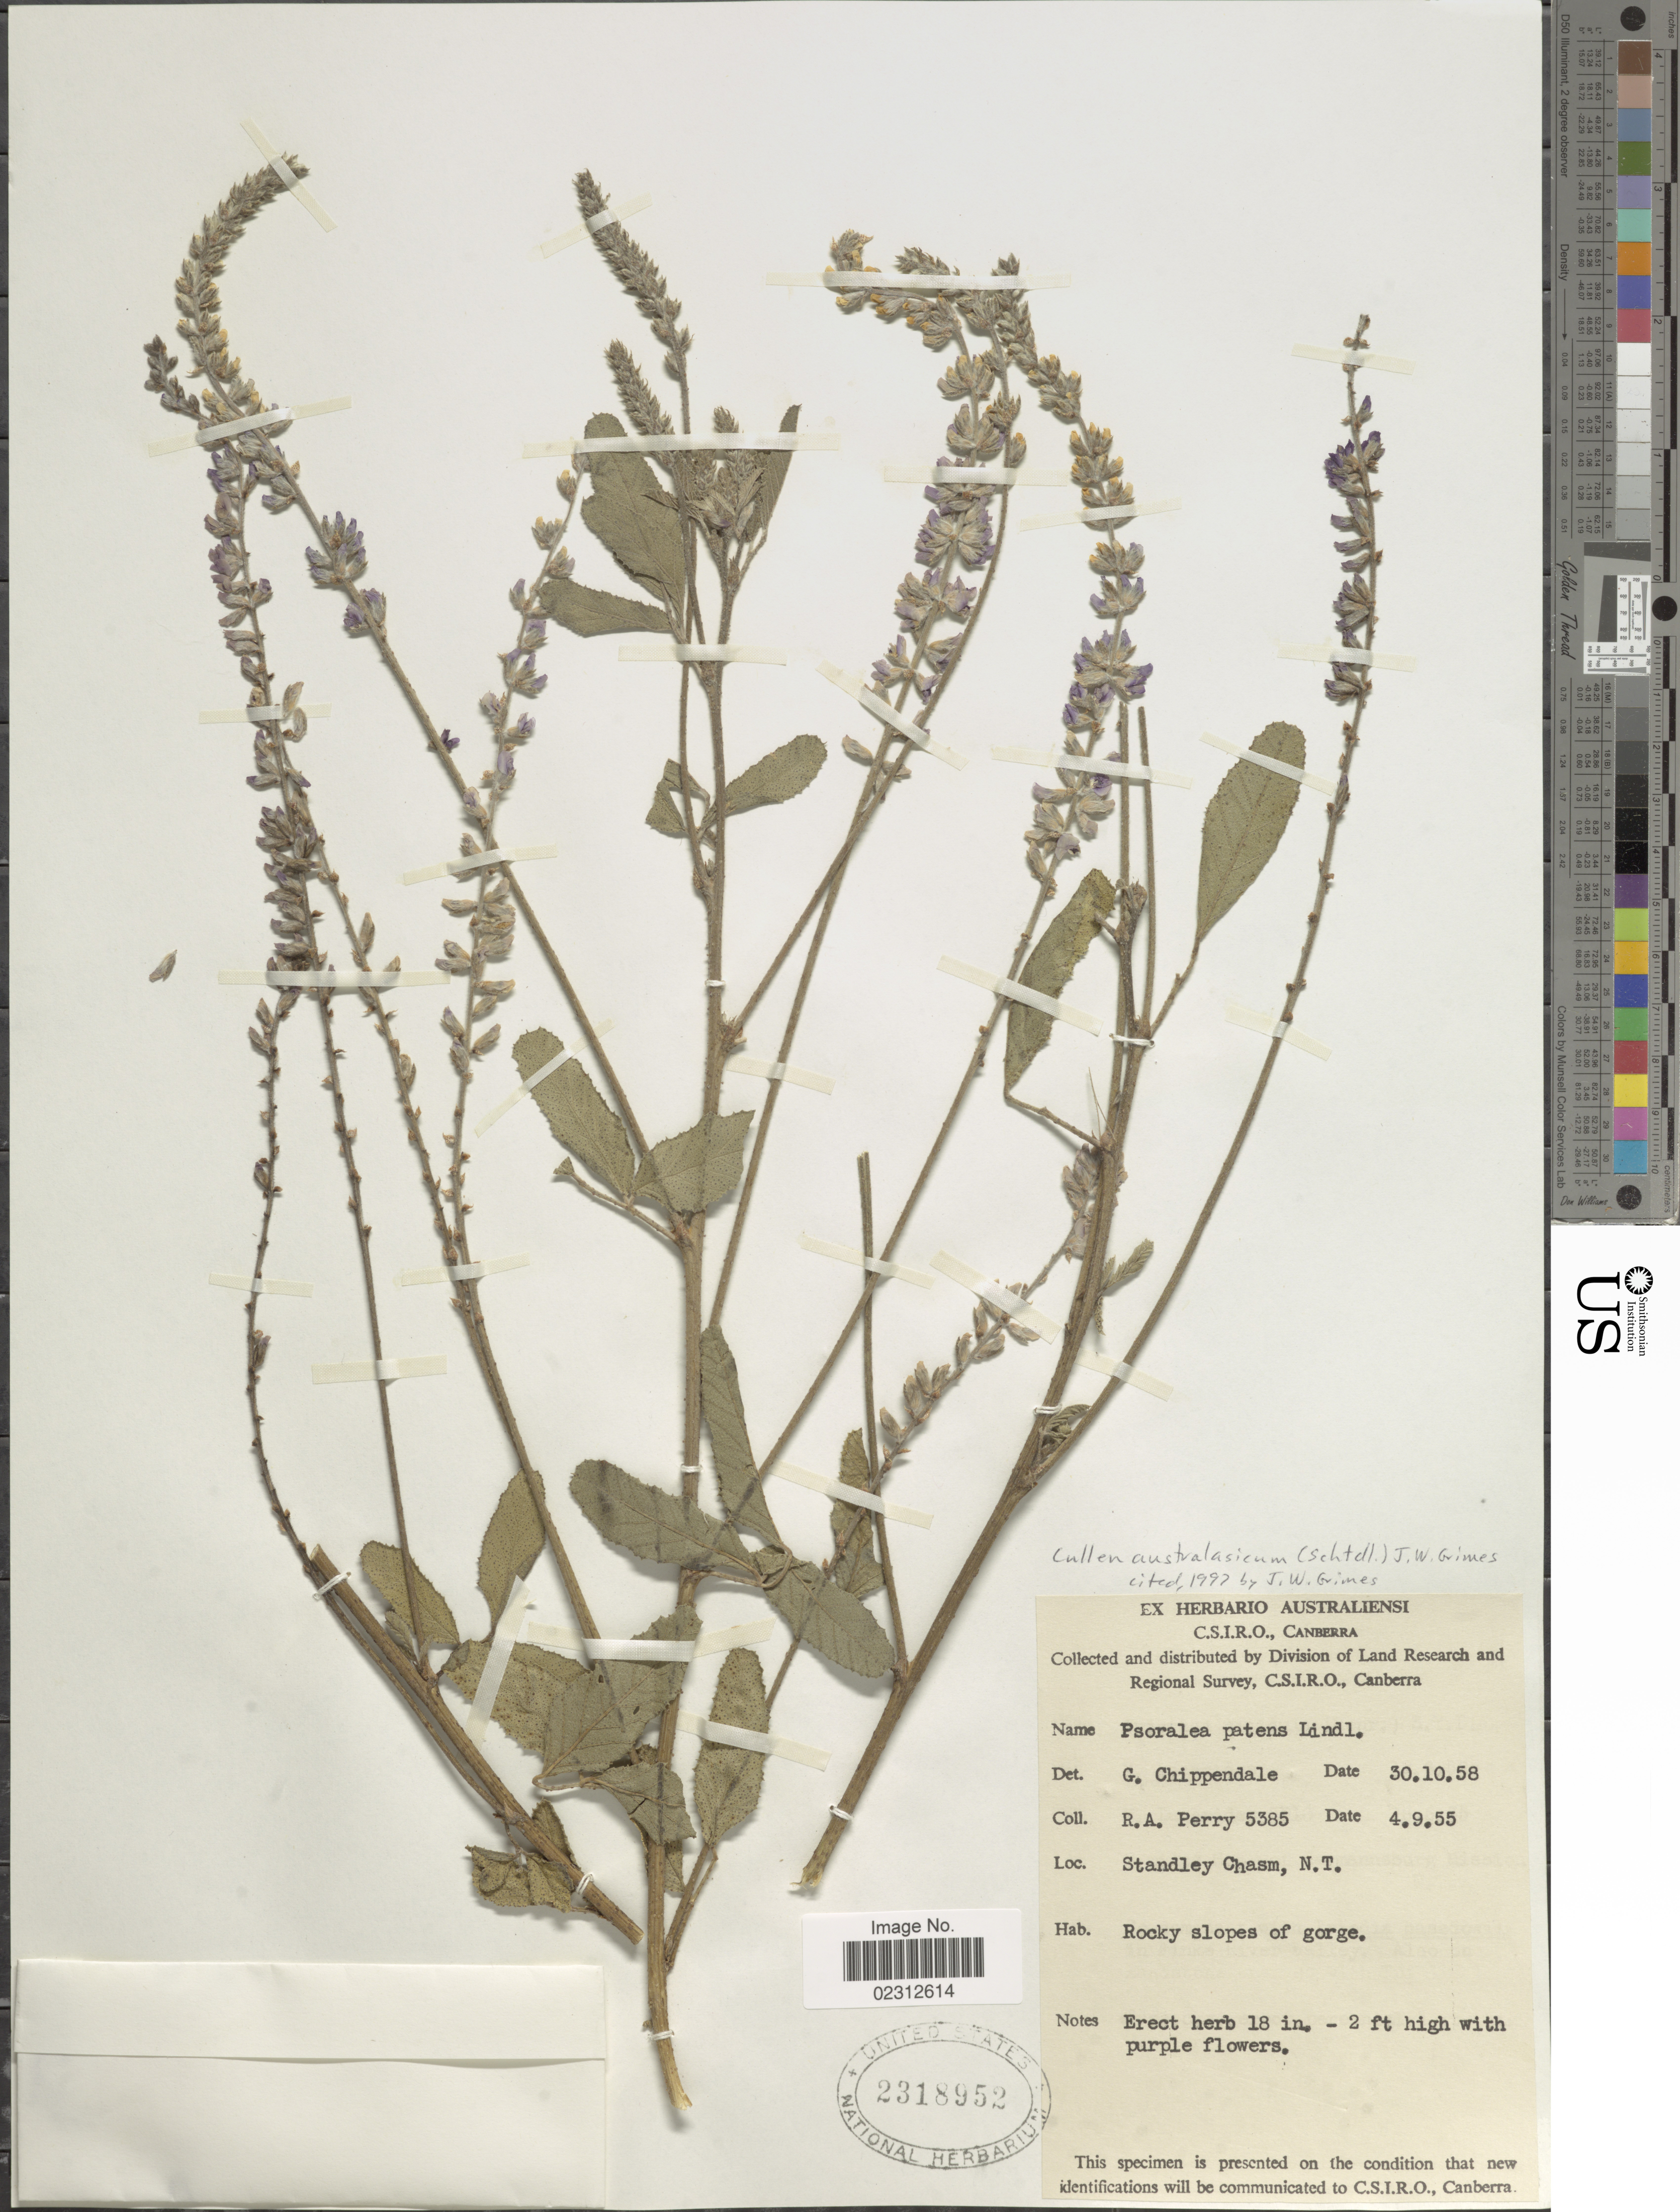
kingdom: Plantae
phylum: Tracheophyta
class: Magnoliopsida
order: Fabales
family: Fabaceae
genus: Cullen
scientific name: Cullen australasicum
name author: (Schltdl.) J.W. Grimes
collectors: Perry, R. A.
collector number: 5385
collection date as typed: Transcribed d/m/y: 4/9/55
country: Australia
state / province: Northern Territory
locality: Standley Chasm, N.T.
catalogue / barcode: US 2318952